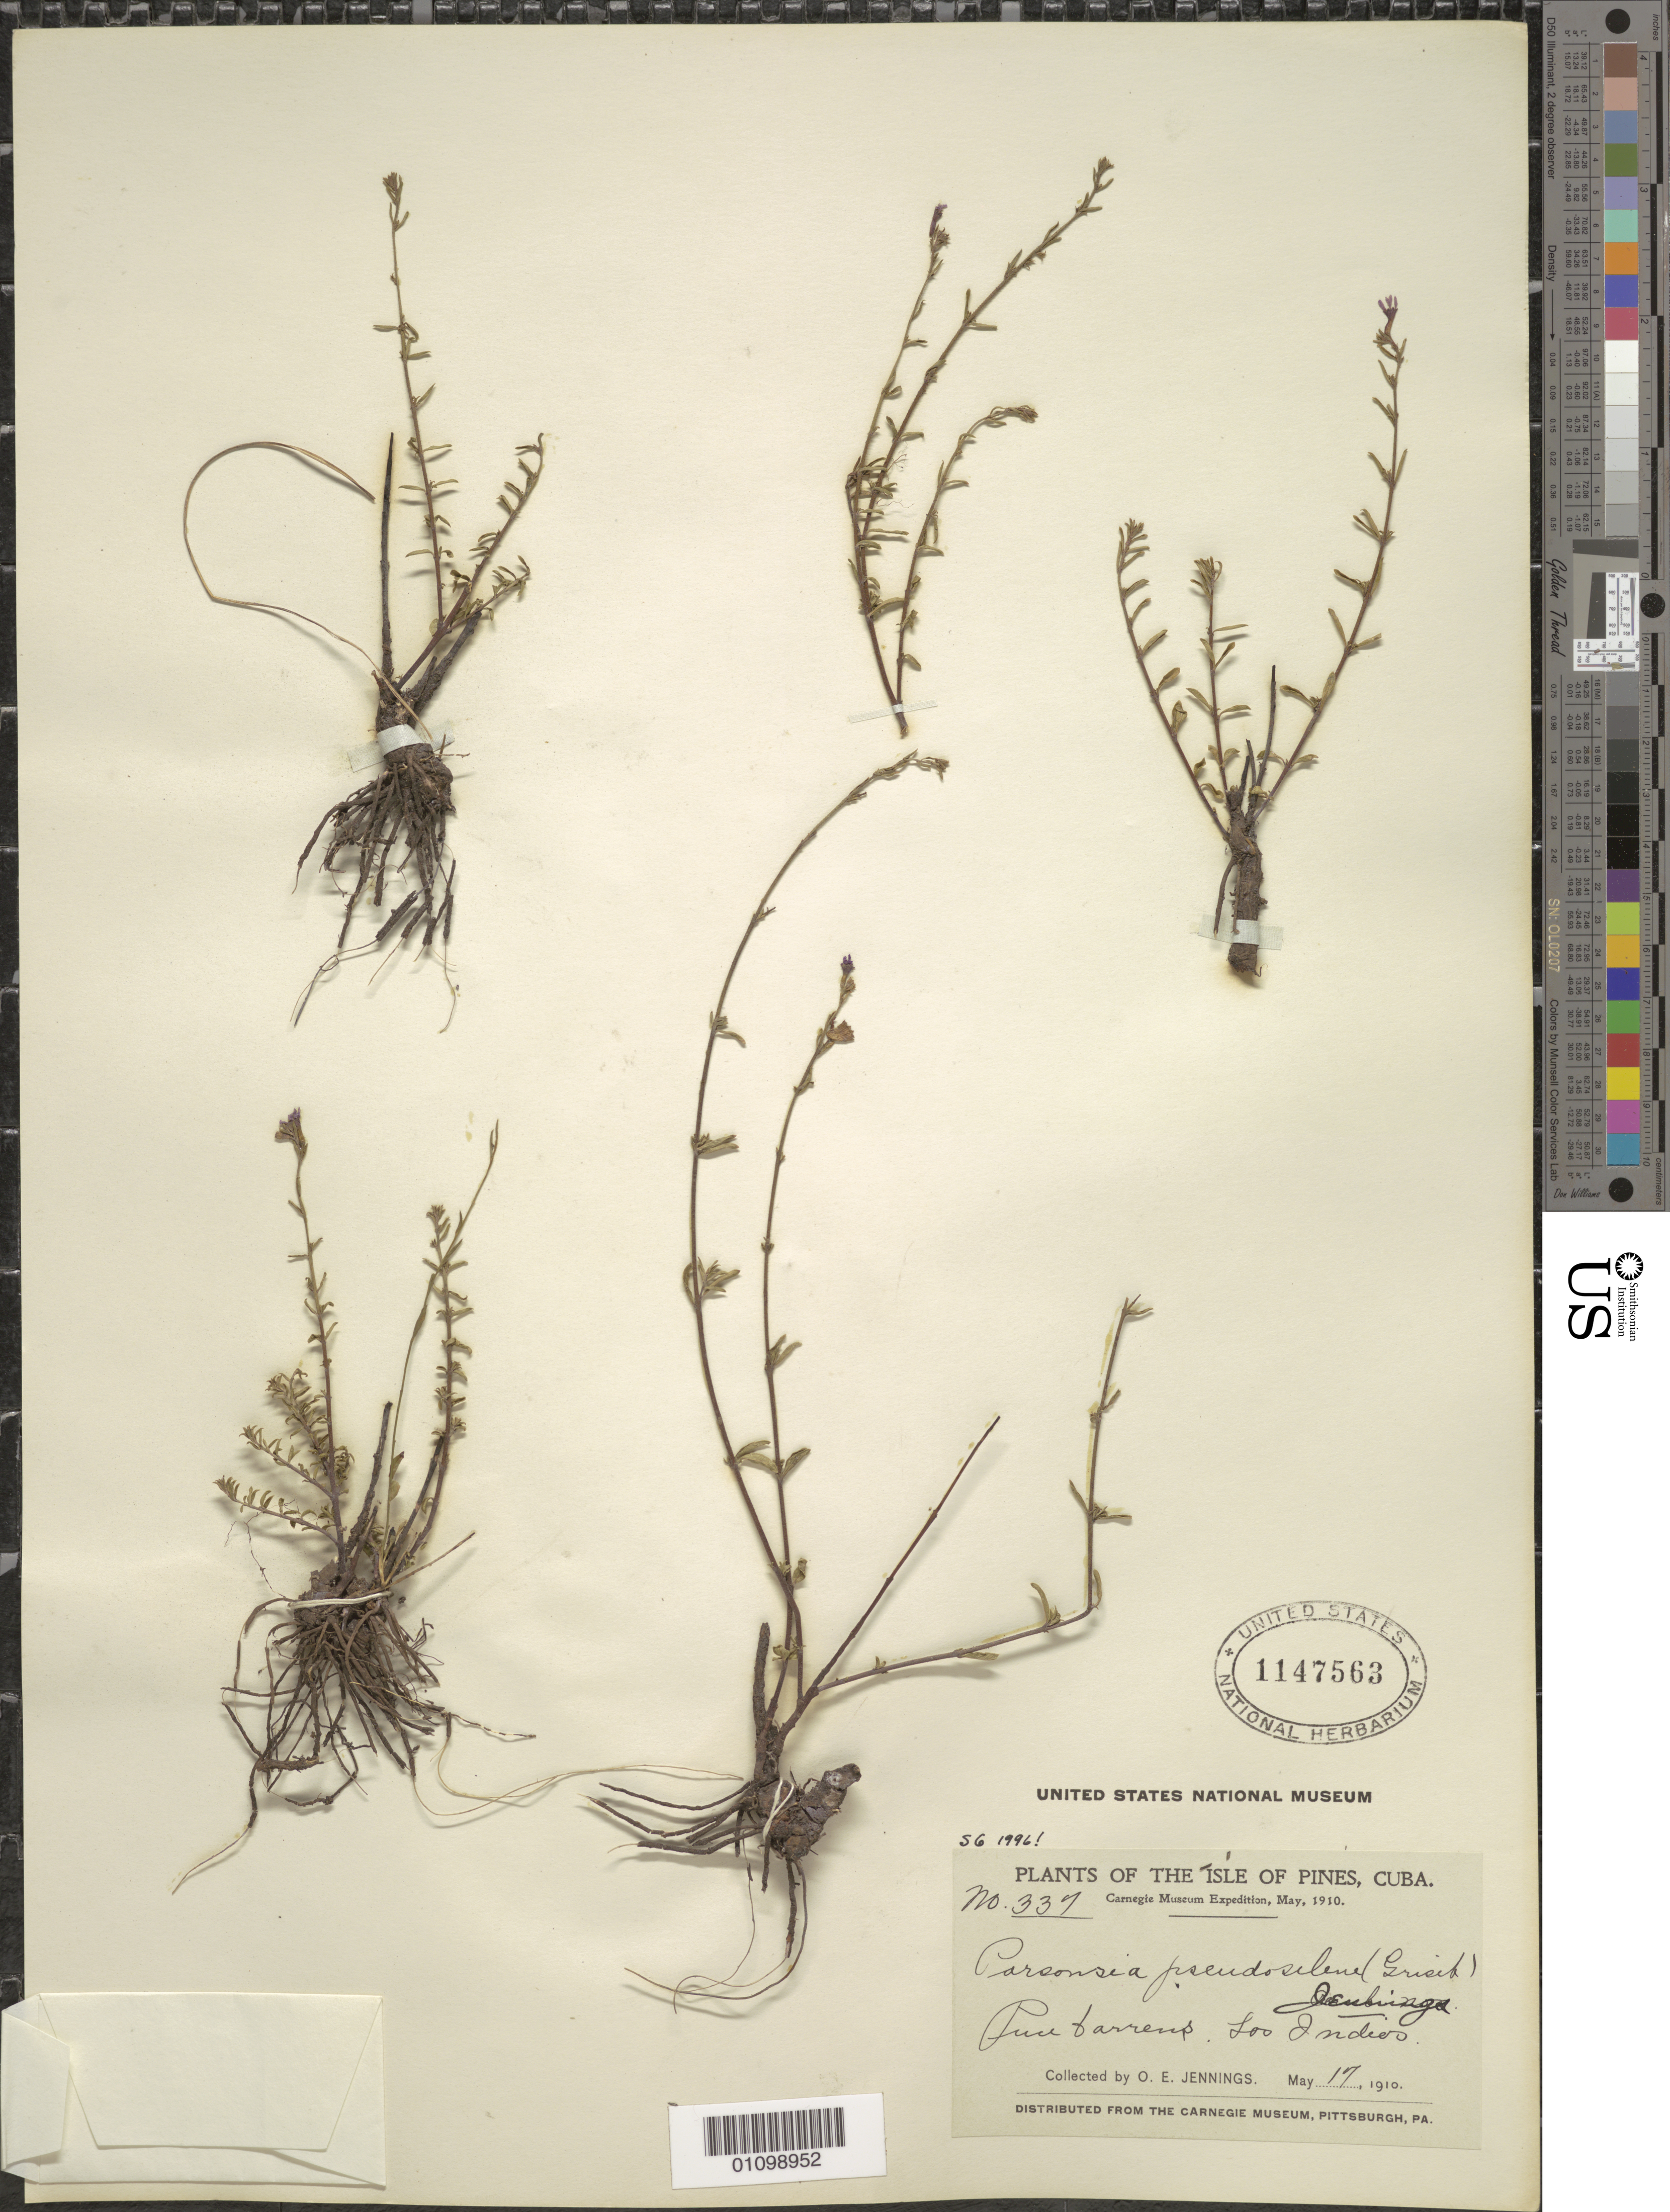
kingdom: Plantae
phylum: Tracheophyta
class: Magnoliopsida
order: Myrtales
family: Lythraceae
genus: Cuphea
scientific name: Cuphea pseudosilene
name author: Griseb.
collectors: O. E. Jennings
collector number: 337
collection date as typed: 17 May 1910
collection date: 1910-05-17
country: Cuba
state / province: Isla de La Juventud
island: Isla de la Juventud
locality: Puce barrens Los Indios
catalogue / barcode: US 1147563